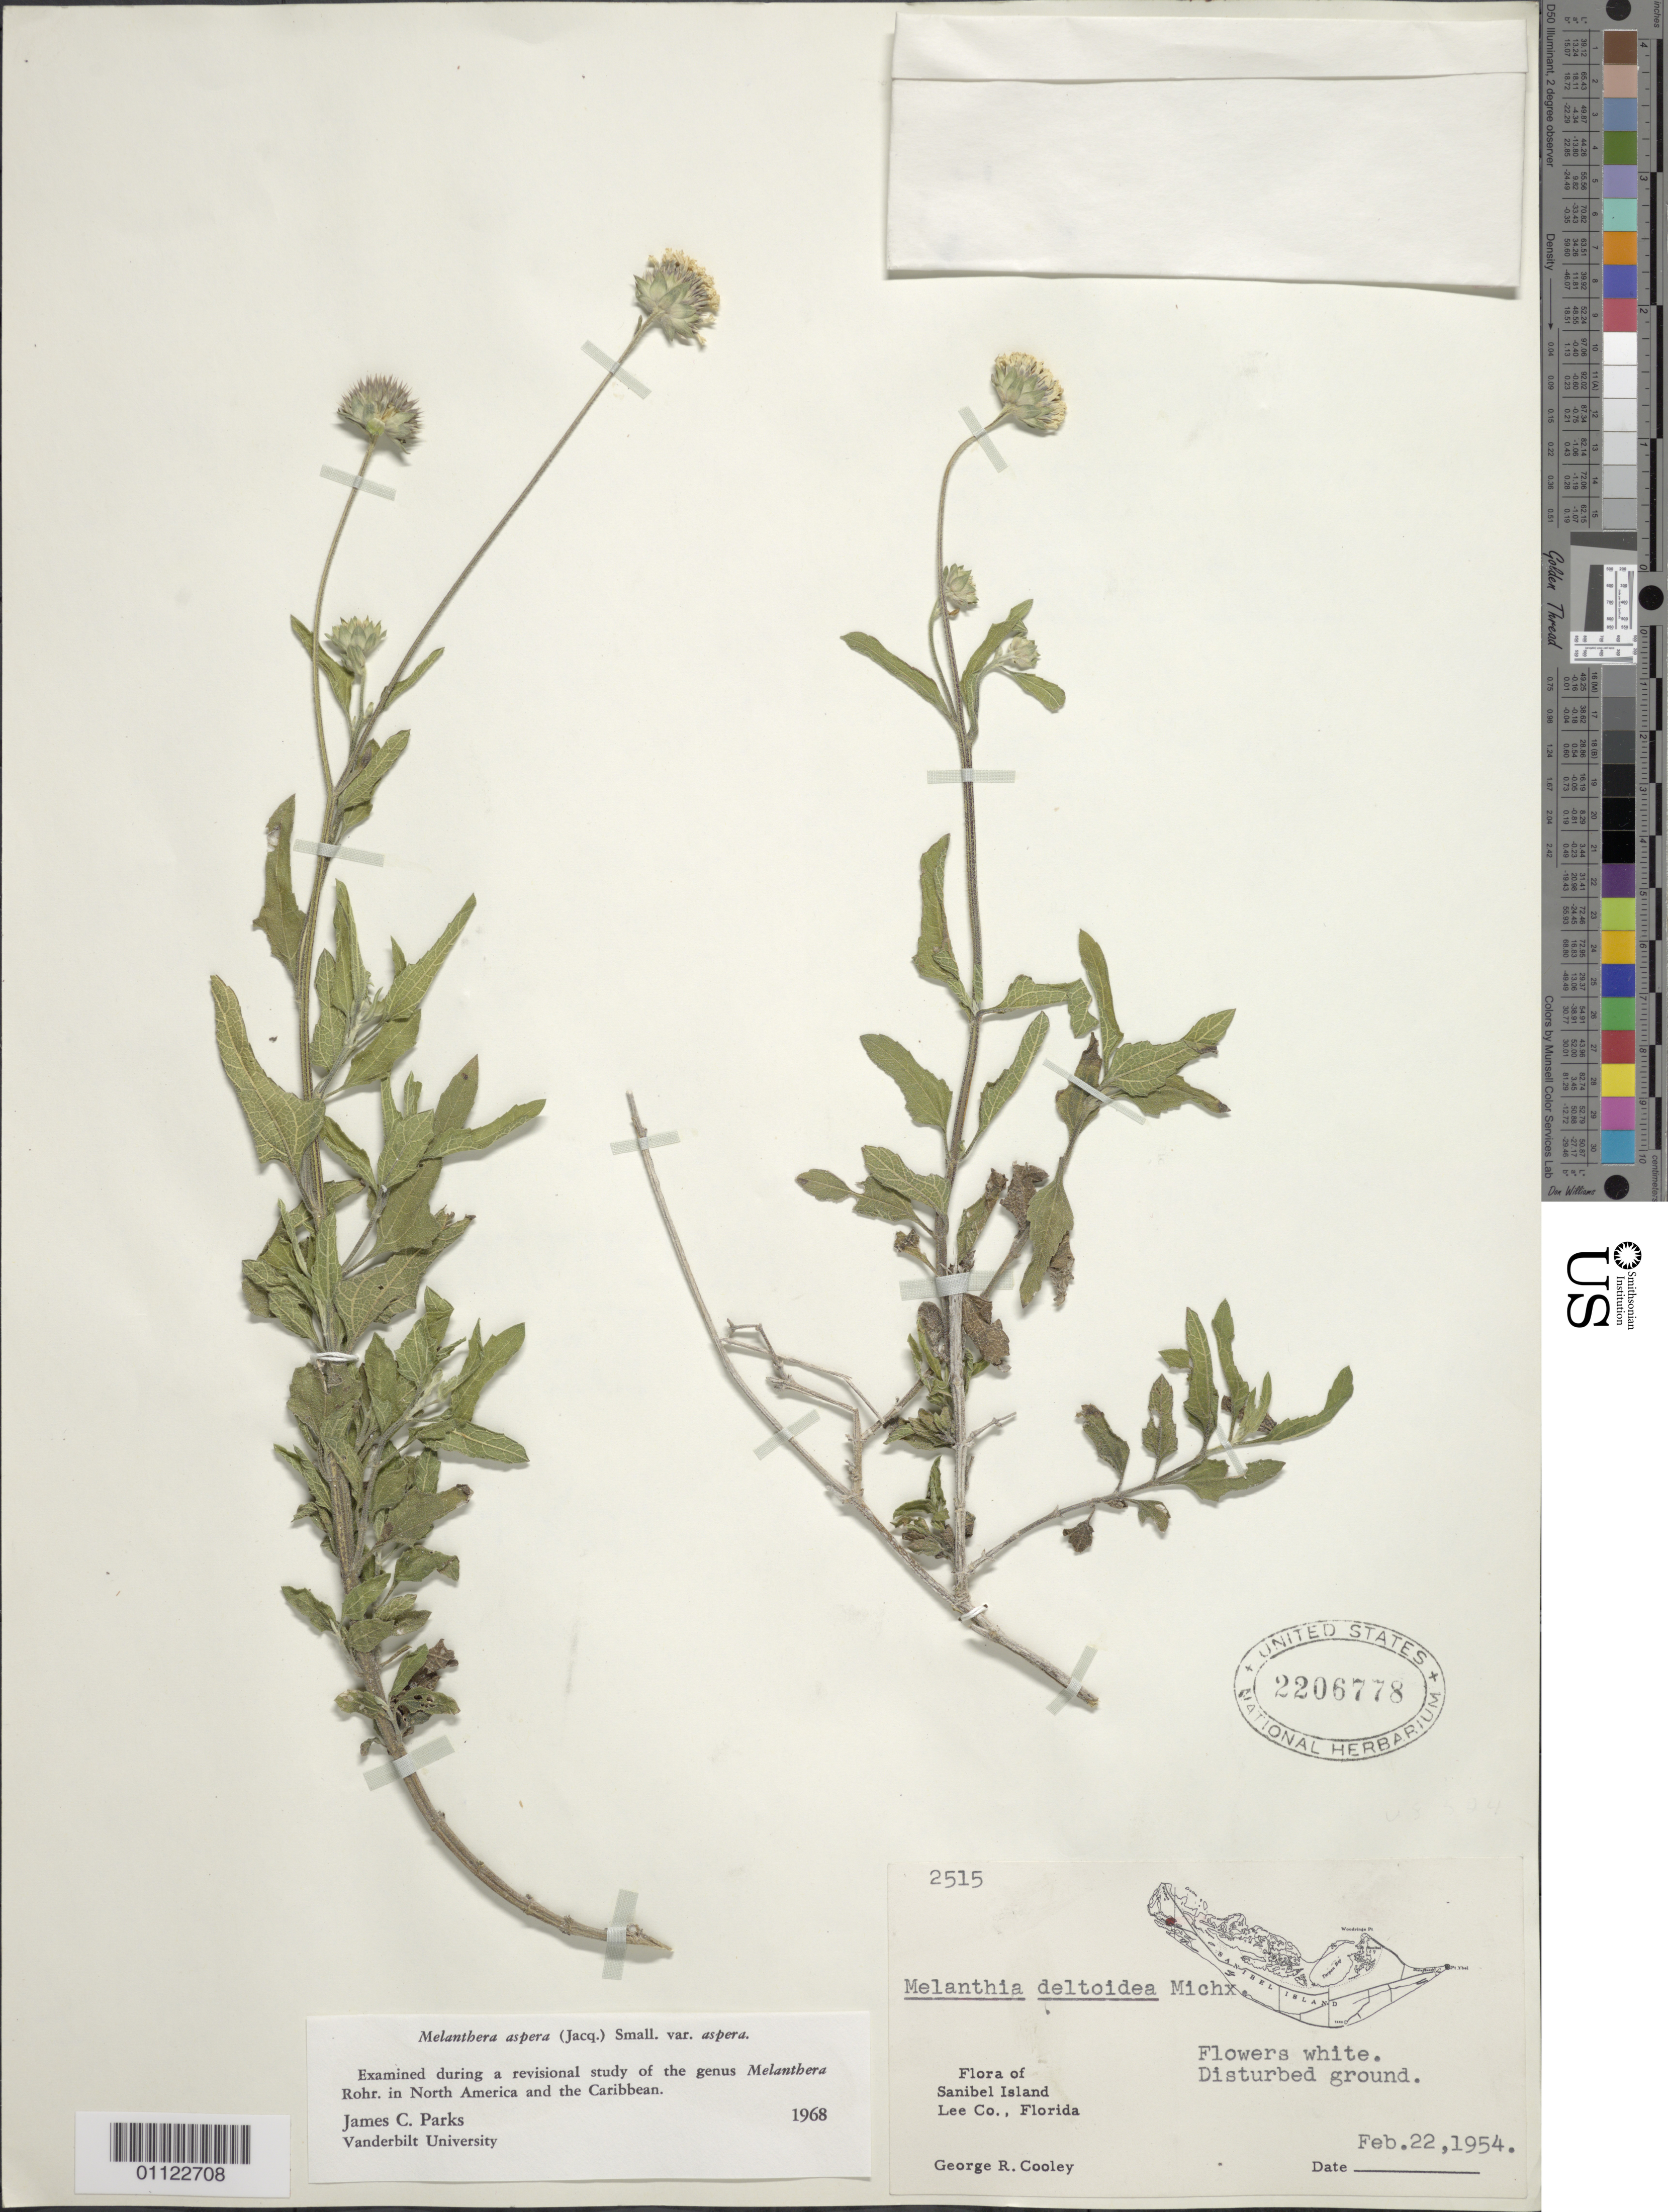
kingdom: Plantae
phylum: Tracheophyta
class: Magnoliopsida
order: Asterales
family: Asteraceae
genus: Melanthera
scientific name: Melanthera nivea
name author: (L.) Small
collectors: G. R. Cooley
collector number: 2515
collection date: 1954-02-22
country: United States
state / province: Florida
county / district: Lee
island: Sanibel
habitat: Disturbed ground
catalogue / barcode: US 2206778